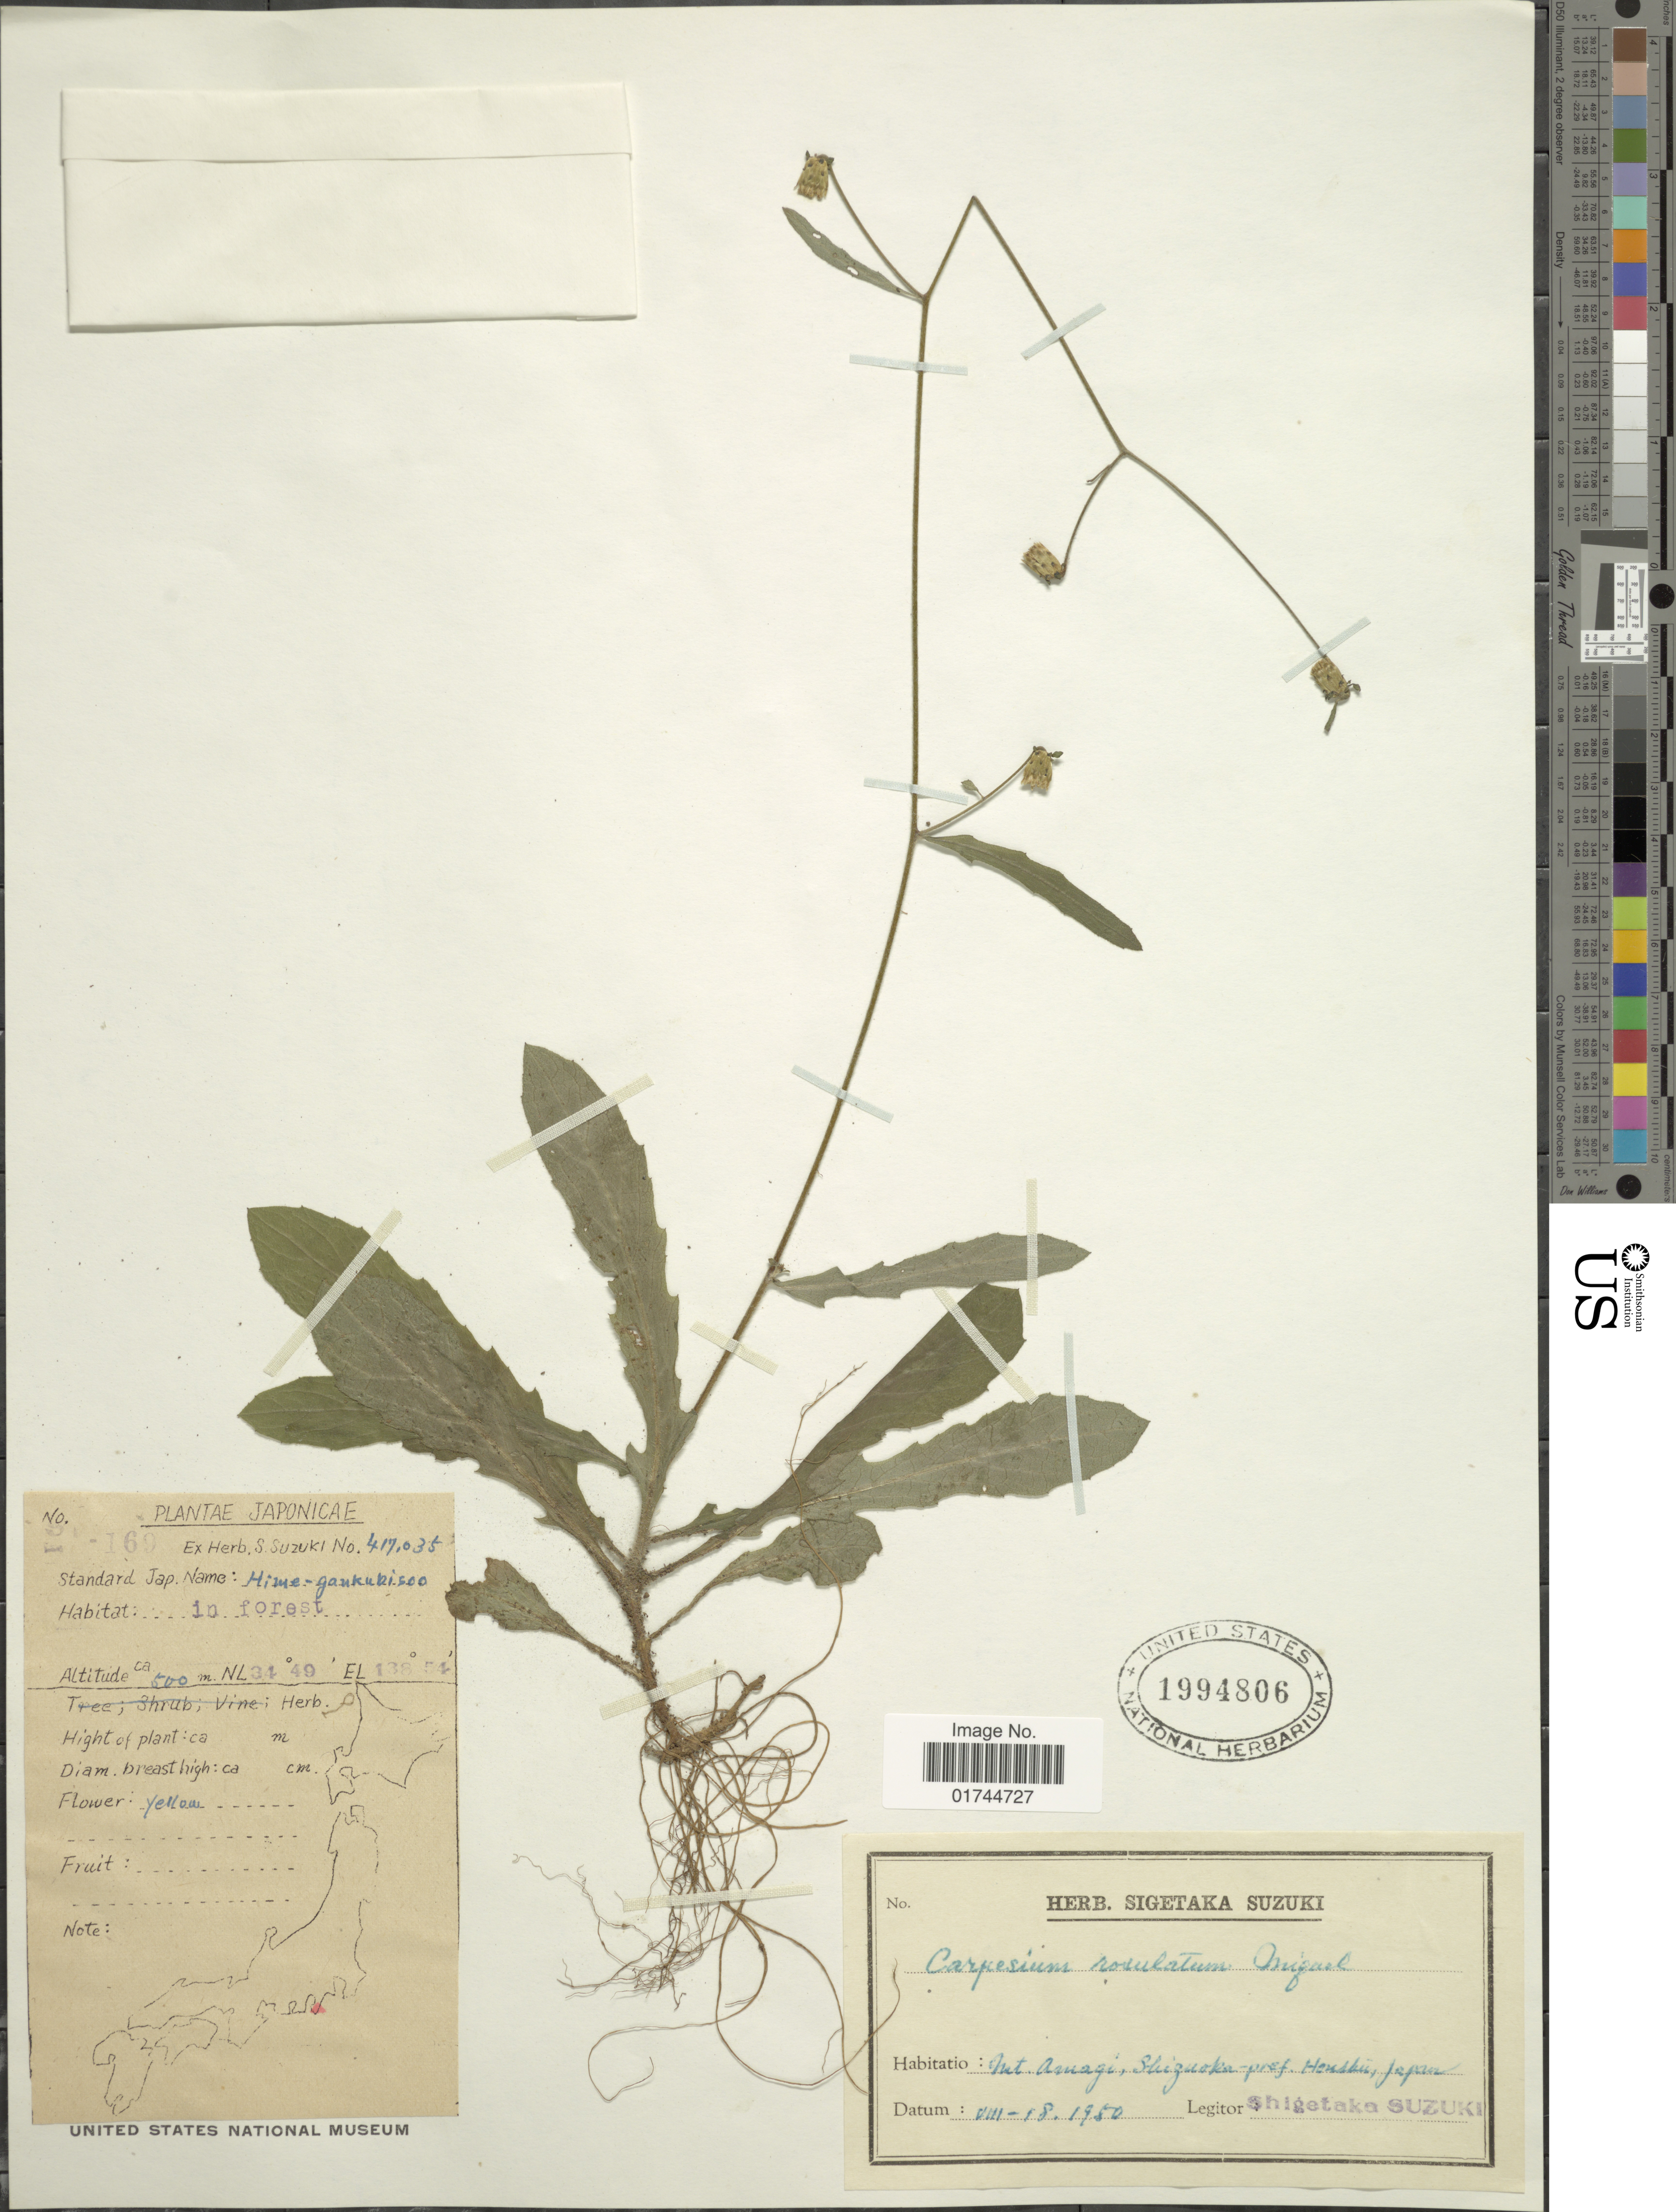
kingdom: Plantae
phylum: Tracheophyta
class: Magnoliopsida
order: Asterales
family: Asteraceae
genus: Carpesium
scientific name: Carpesium rosulatum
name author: Miq.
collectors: S. Suzuki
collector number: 417,035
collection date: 1950-08-18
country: Japan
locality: Mt. Asuagi, Shizuoka-pref, Honshu, Japan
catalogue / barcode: US 1994806